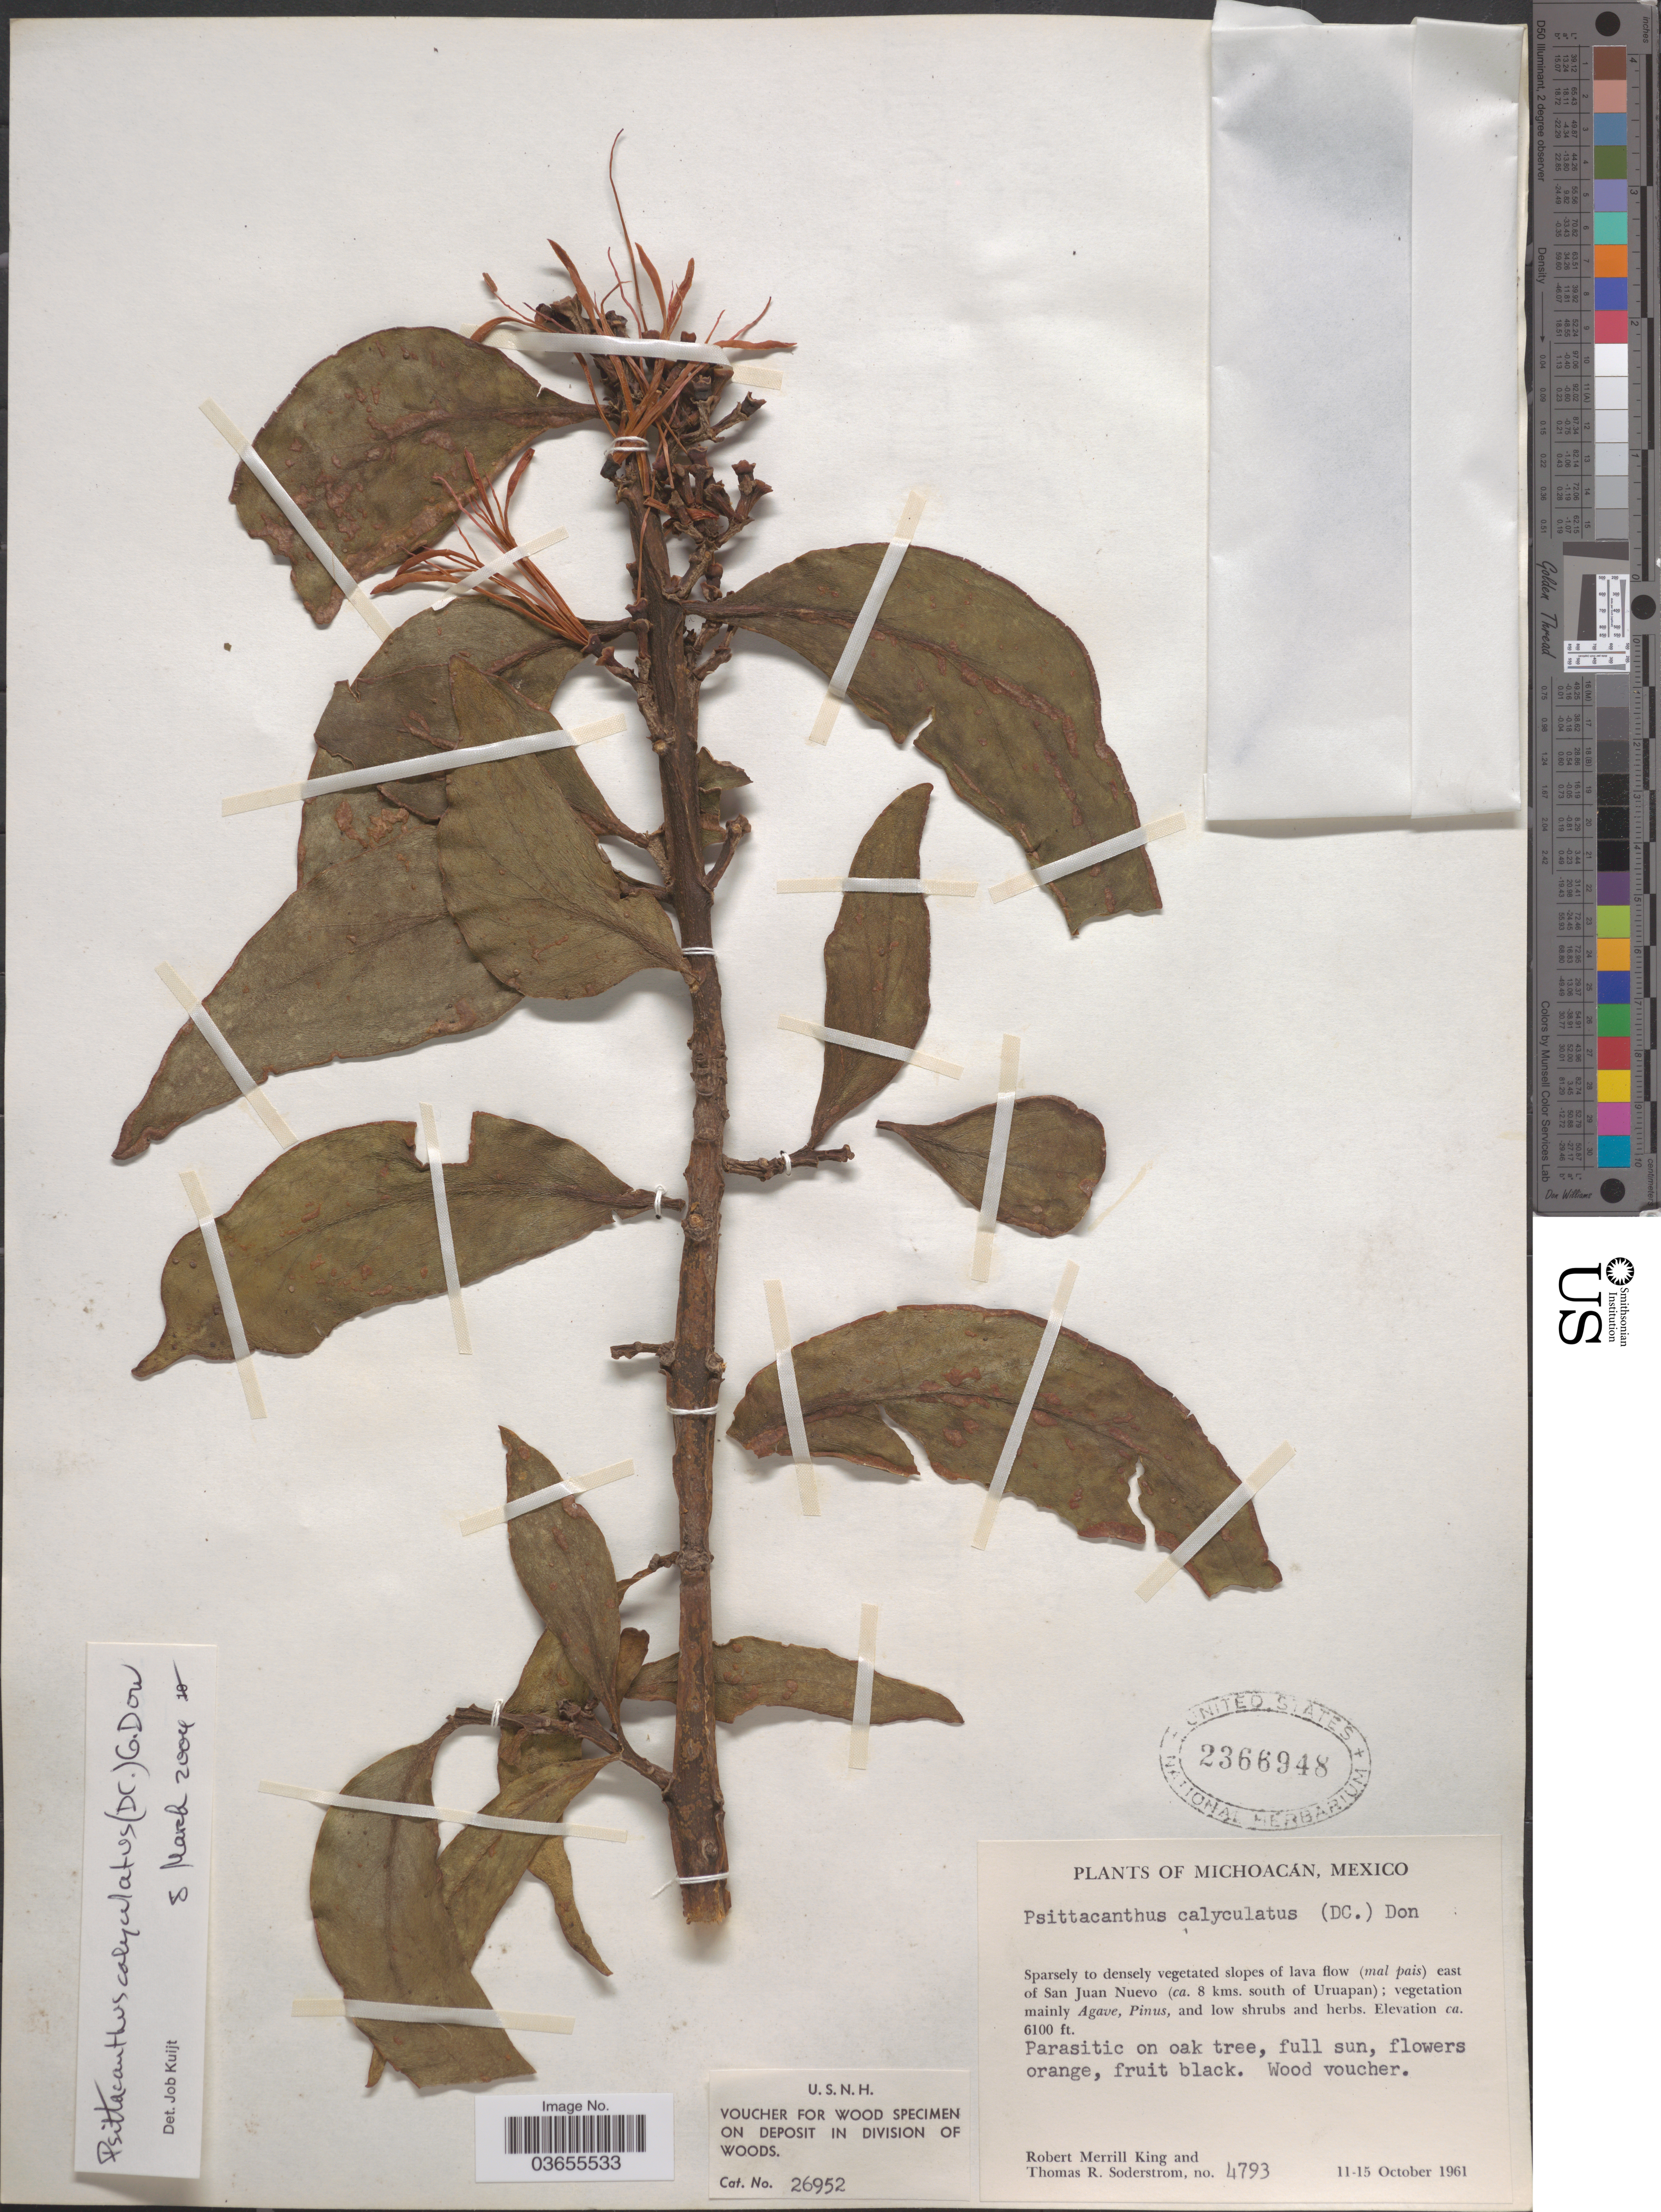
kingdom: Plantae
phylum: Tracheophyta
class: Magnoliopsida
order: Santalales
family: Loranthaceae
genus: Psittacanthus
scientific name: Psittacanthus calyculatus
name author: (DC.) G. Don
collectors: R. M. King & T. R. Soderstrom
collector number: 4793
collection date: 1961-10-11/1961-10-15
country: Mexico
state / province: Michoacán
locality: East of San Juan Nuevo (ca. 8 kms. south of Uruapan).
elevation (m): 1859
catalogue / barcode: US 2366948